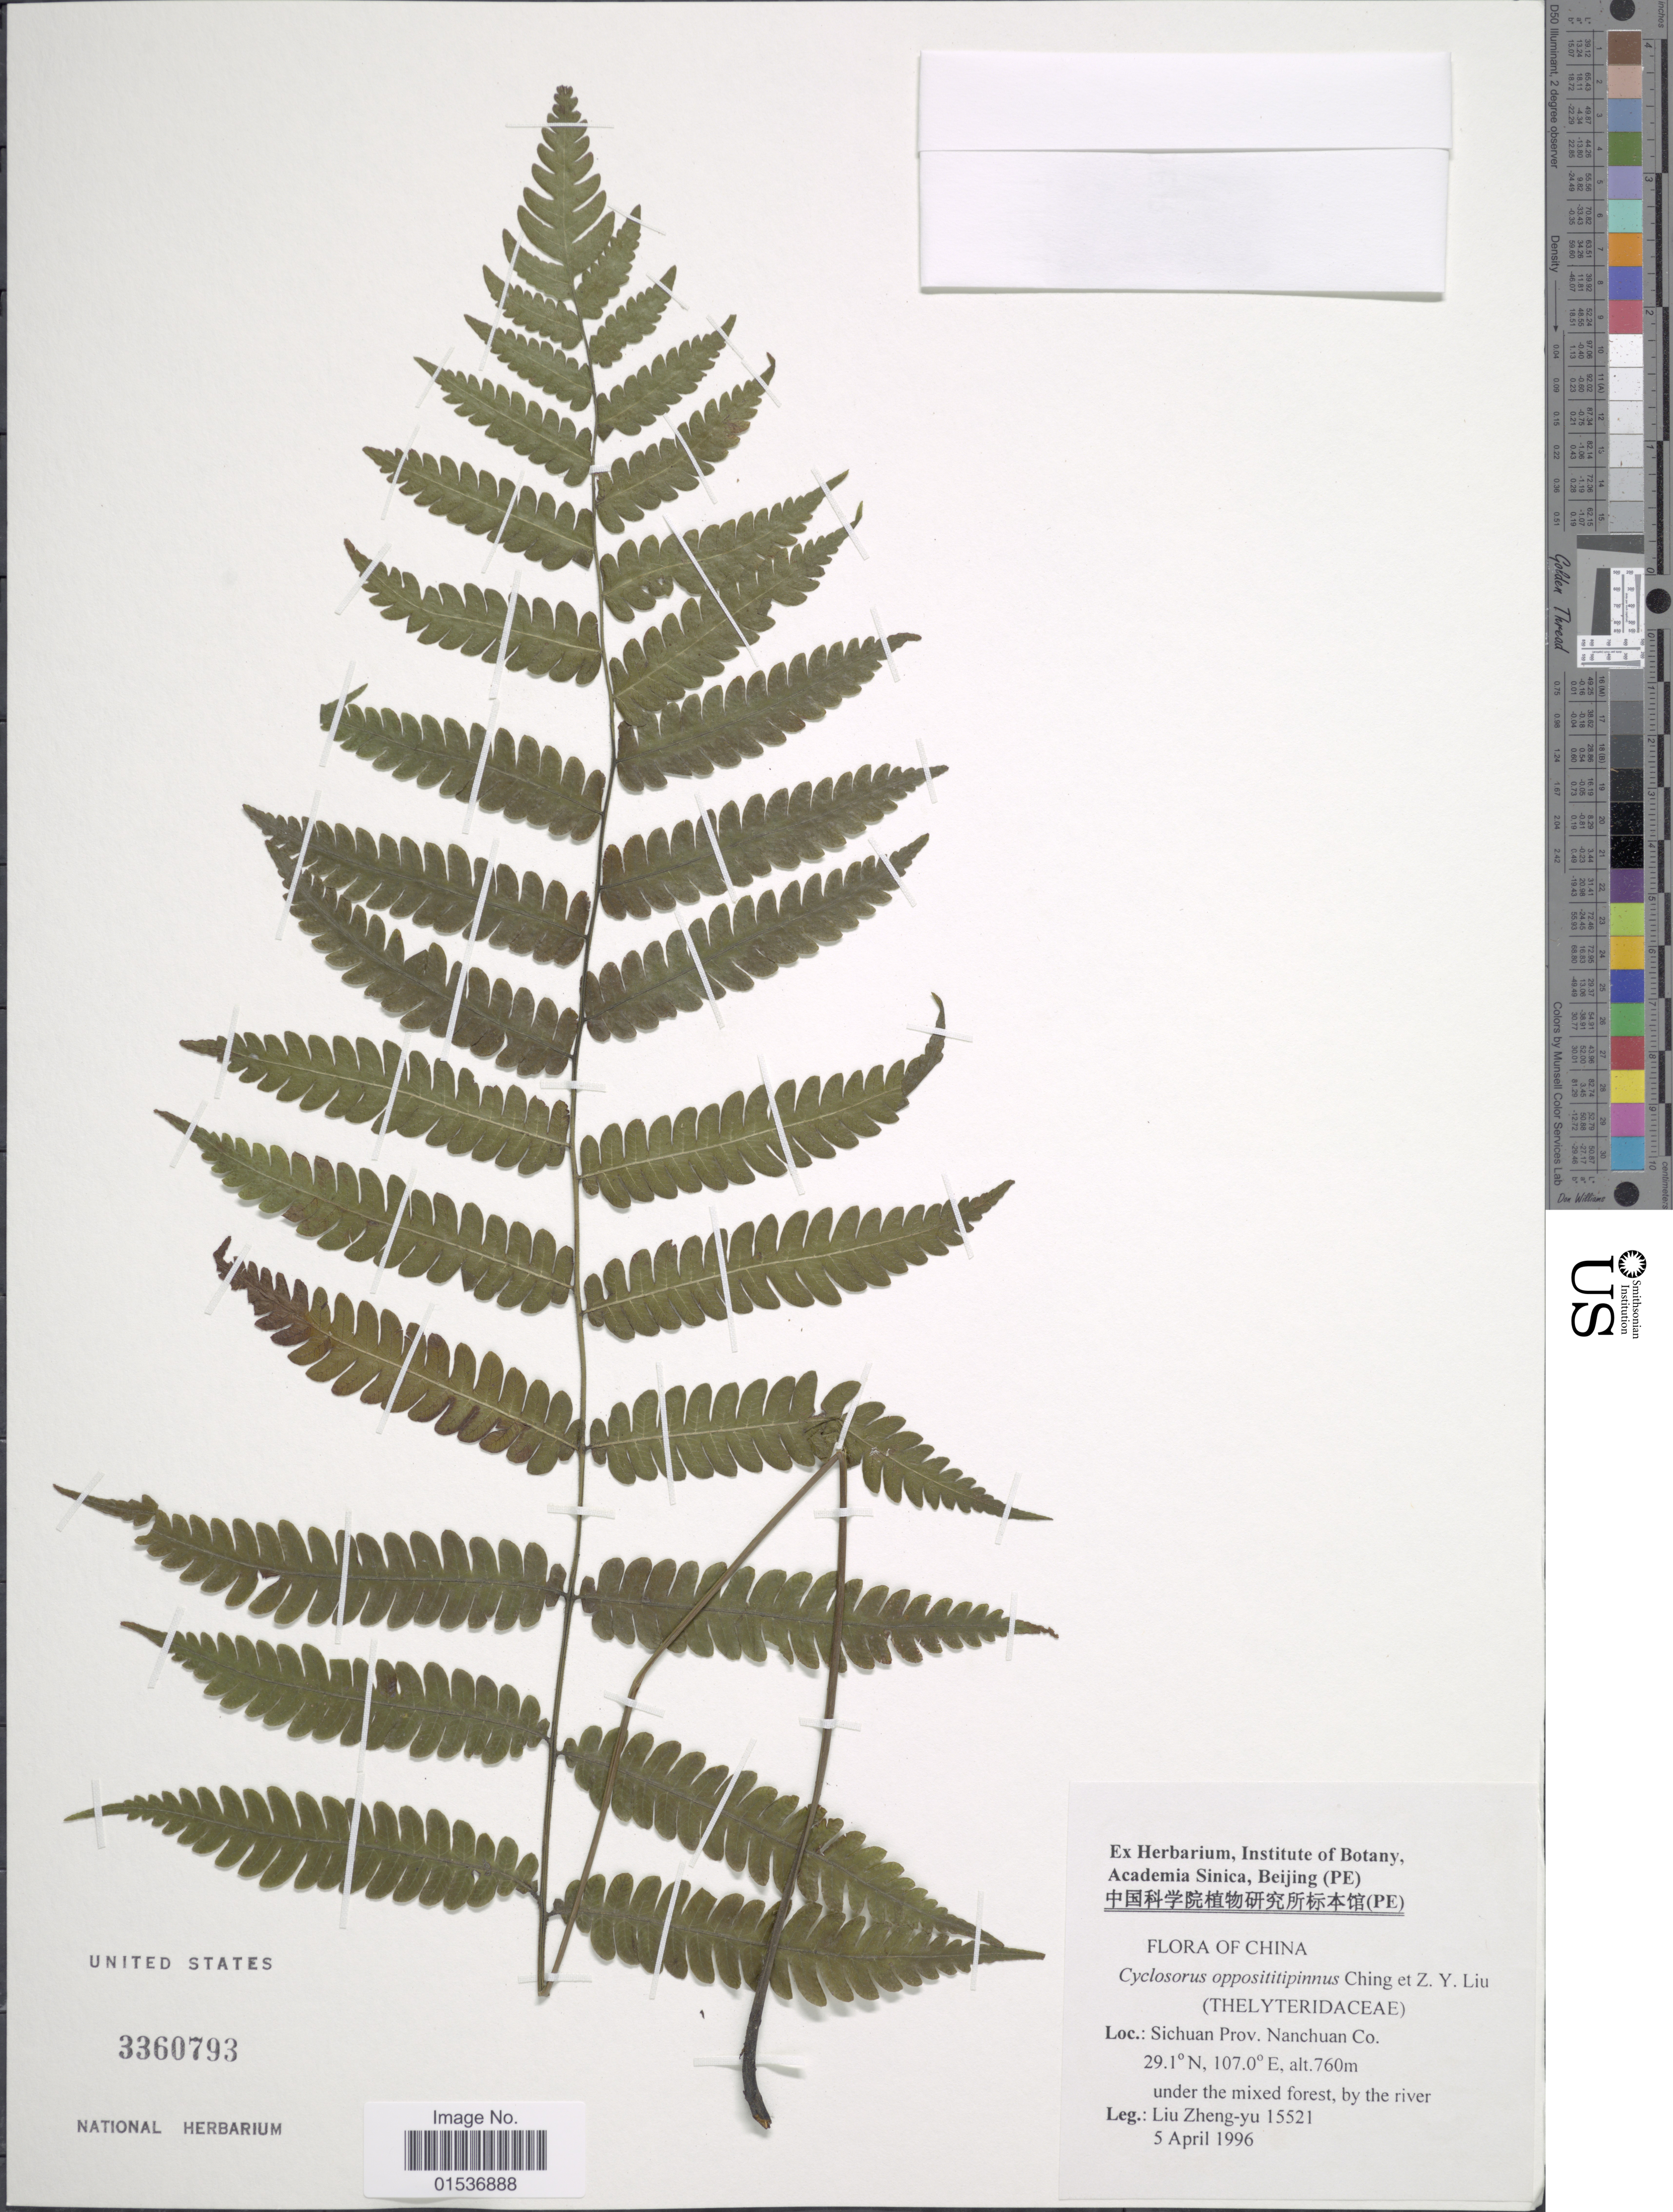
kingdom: Plantae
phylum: Tracheophyta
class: Polypodiopsida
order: Polypodiales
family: Thelypteridaceae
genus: Pseudophegopteris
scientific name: Pseudophegopteris oppositipinna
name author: (Alderw.) Ching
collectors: Z. Y. Li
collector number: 15521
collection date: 1996-04-05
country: China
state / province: Sichuan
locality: China, Sichuan Prov. Nanchuan Co.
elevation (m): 760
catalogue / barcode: US 3360793